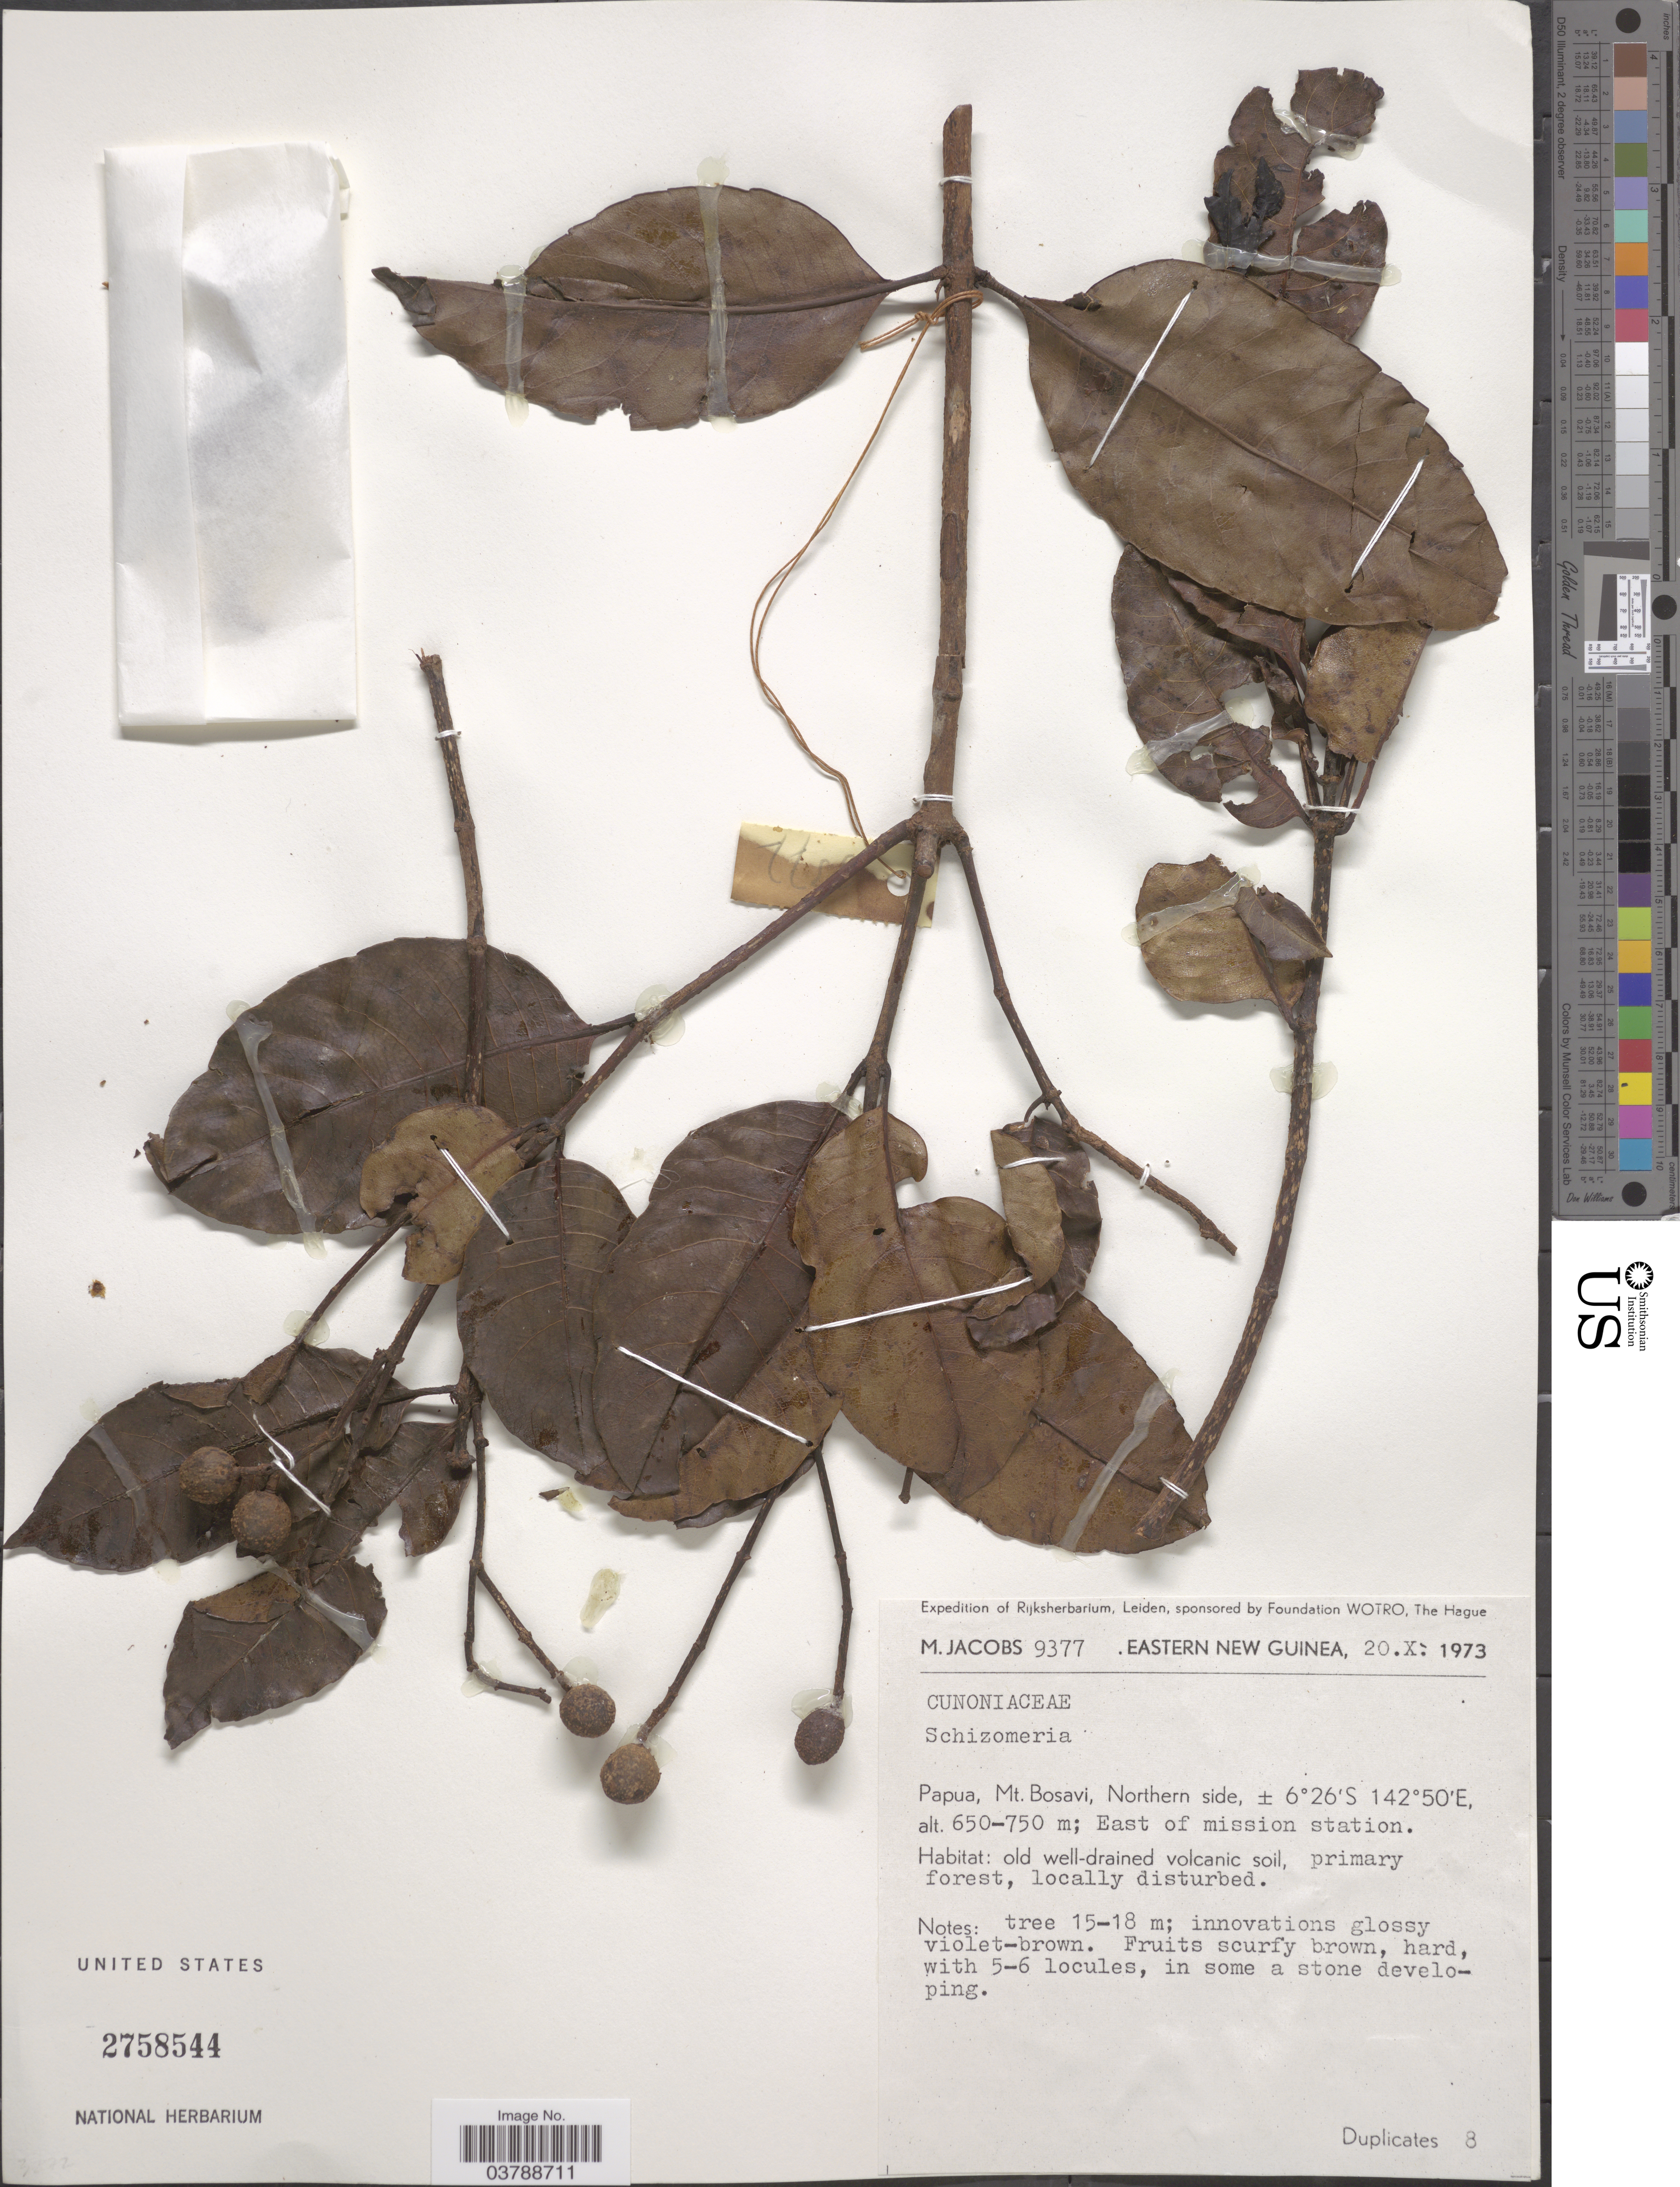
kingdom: Plantae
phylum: Tracheophyta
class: Magnoliopsida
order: Oxalidales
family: Cunoniaceae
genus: Schizomeria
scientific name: Schizomeria sp.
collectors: M. Jacobs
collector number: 9377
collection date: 1973-10-20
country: Papua New Guinea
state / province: Northern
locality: Eastern New Guinea. Papua, Mt. Bosavi, Northern side. East of mission station.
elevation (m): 650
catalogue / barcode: US 2758544